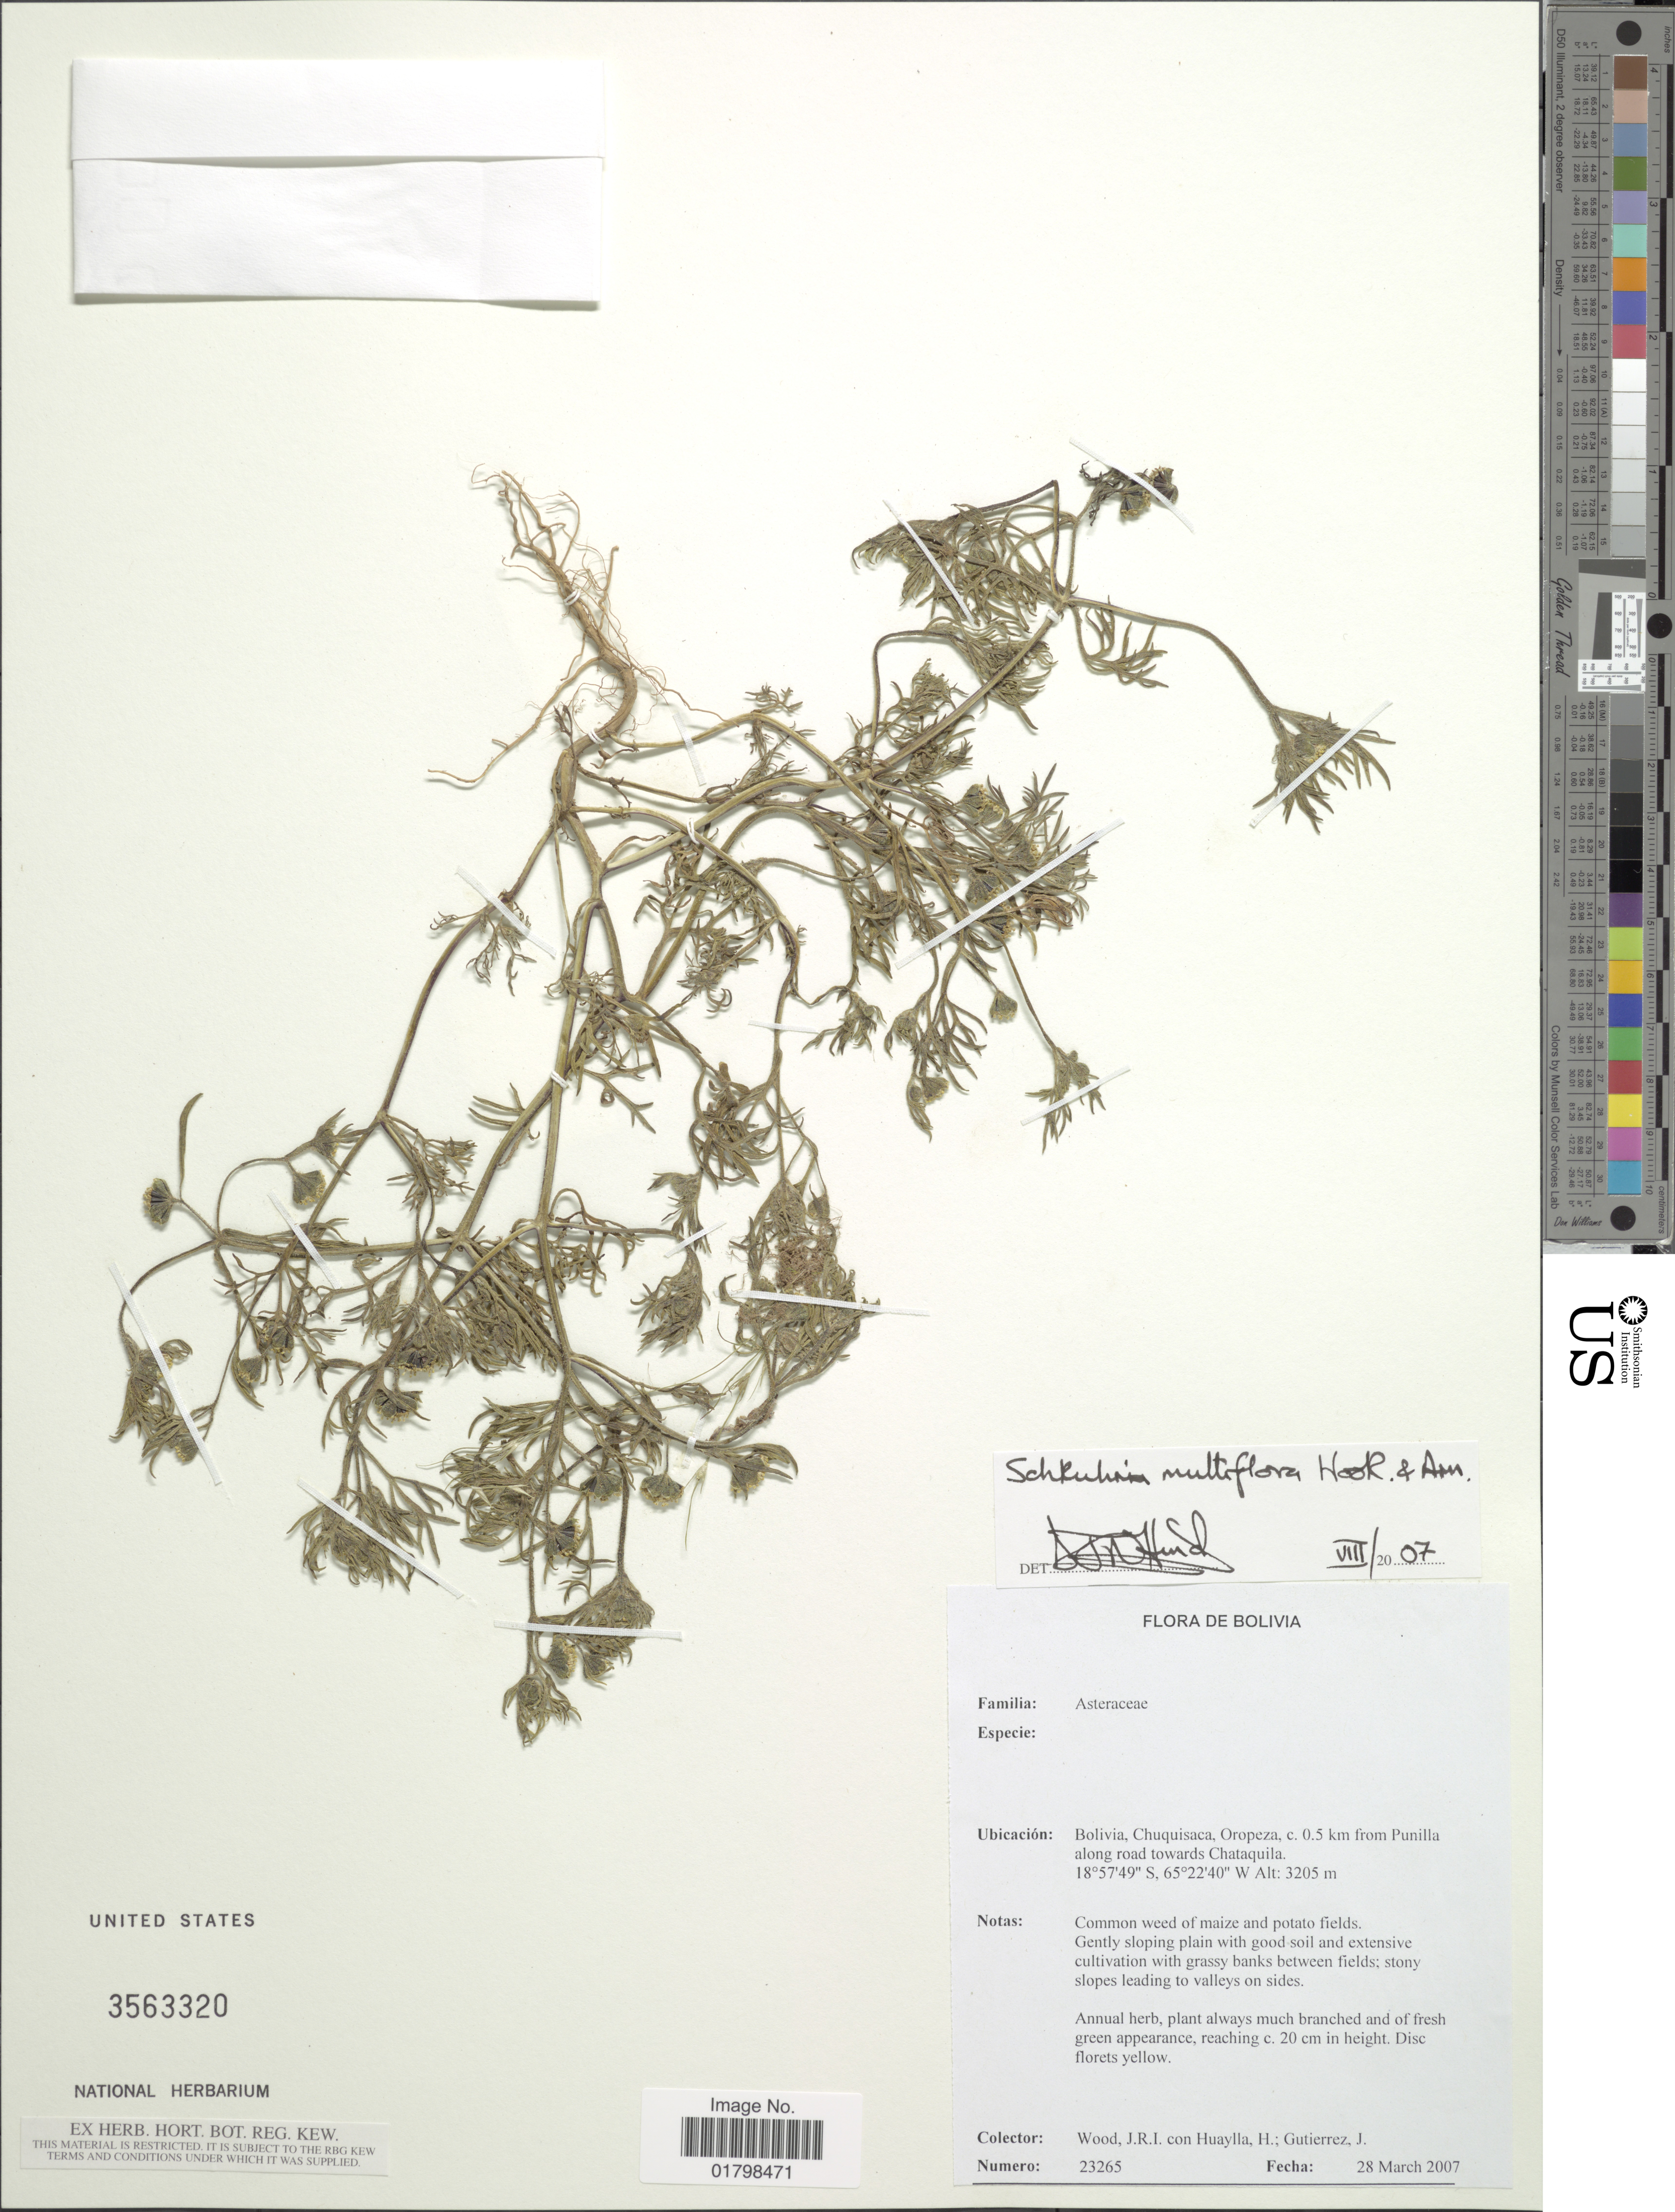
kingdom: Plantae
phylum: Tracheophyta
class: Magnoliopsida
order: Asterales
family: Asteraceae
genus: Schkuhria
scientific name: Schkuhria multiflora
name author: Hook. & Arn.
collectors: J. R. I. Wood, H. Huaylla & J. Gutierrez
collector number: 23265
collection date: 2007-03-28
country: Bolivia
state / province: Chuquisaca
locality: Oropeza, c. 0.5 km from Punilla along road towards Chataquila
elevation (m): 3205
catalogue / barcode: US 3563320